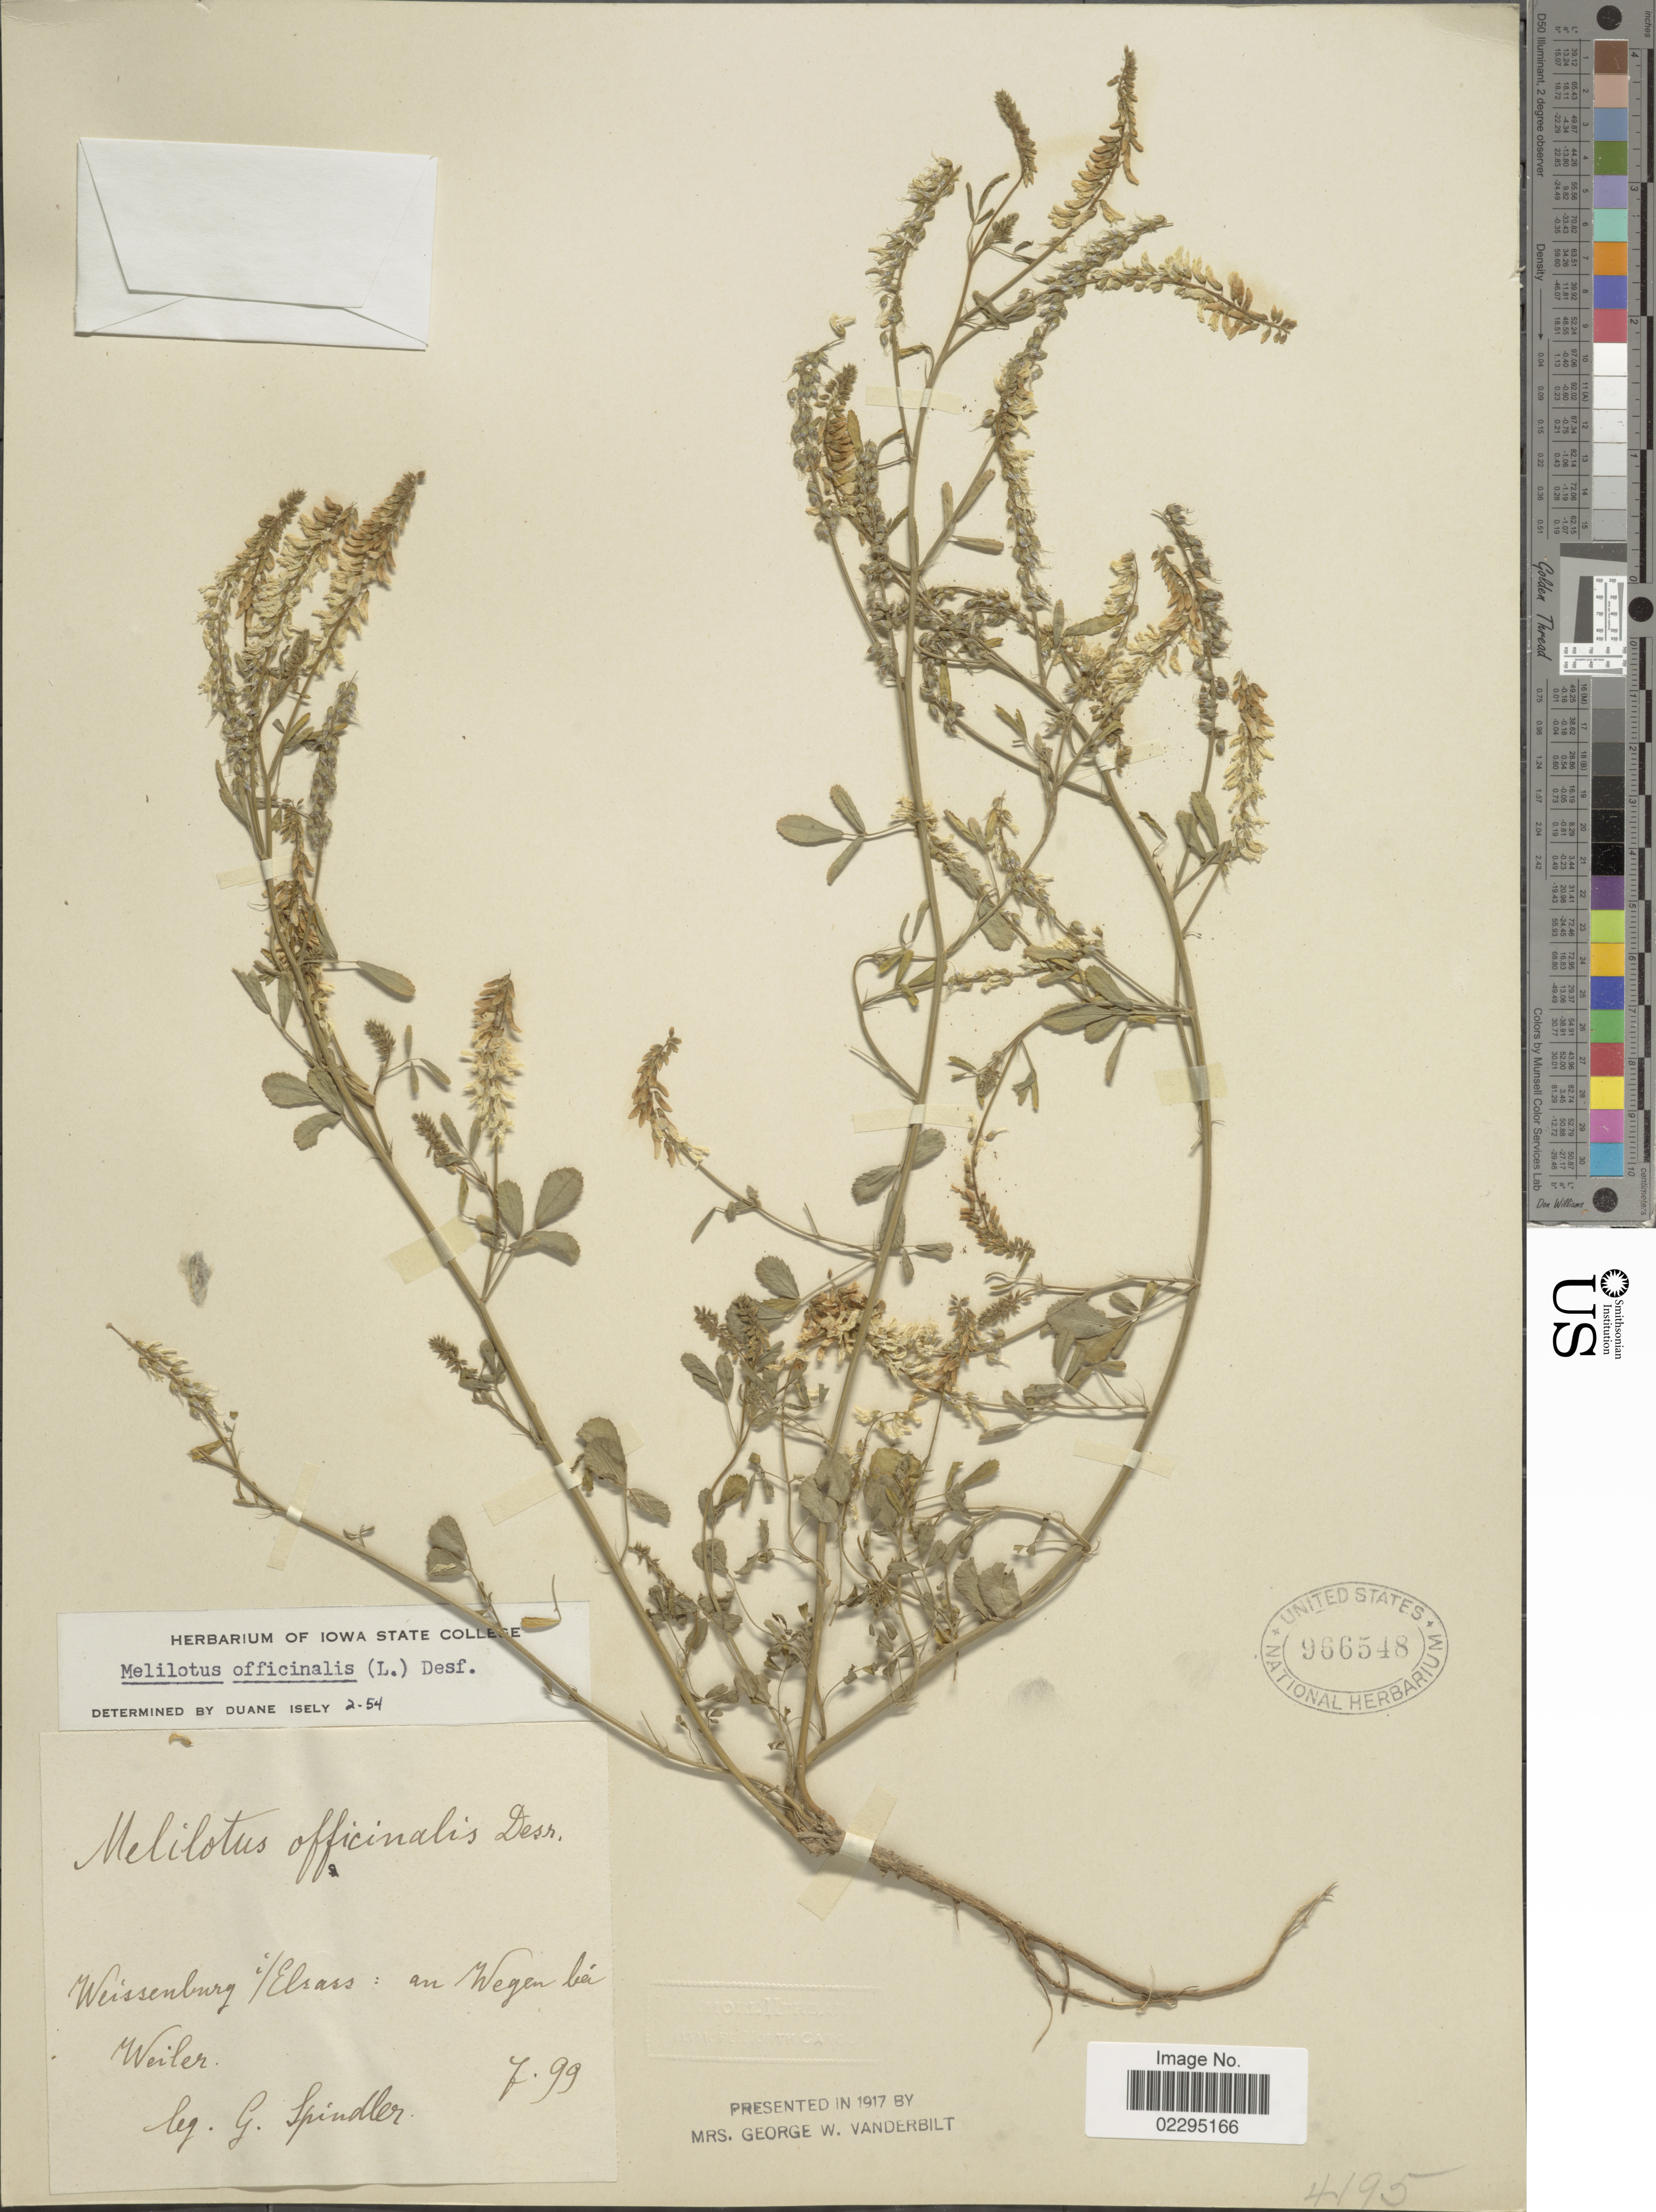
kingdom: Plantae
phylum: Tracheophyta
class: Magnoliopsida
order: Fabales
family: Fabaceae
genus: Melilotus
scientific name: Melilotus officinalis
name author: (L.) Lam.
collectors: G. Spindler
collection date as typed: Transcribed d/m/y: /7/99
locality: Weissenberg /Elrass: an Wegen bei Weiler.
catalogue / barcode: US 966548